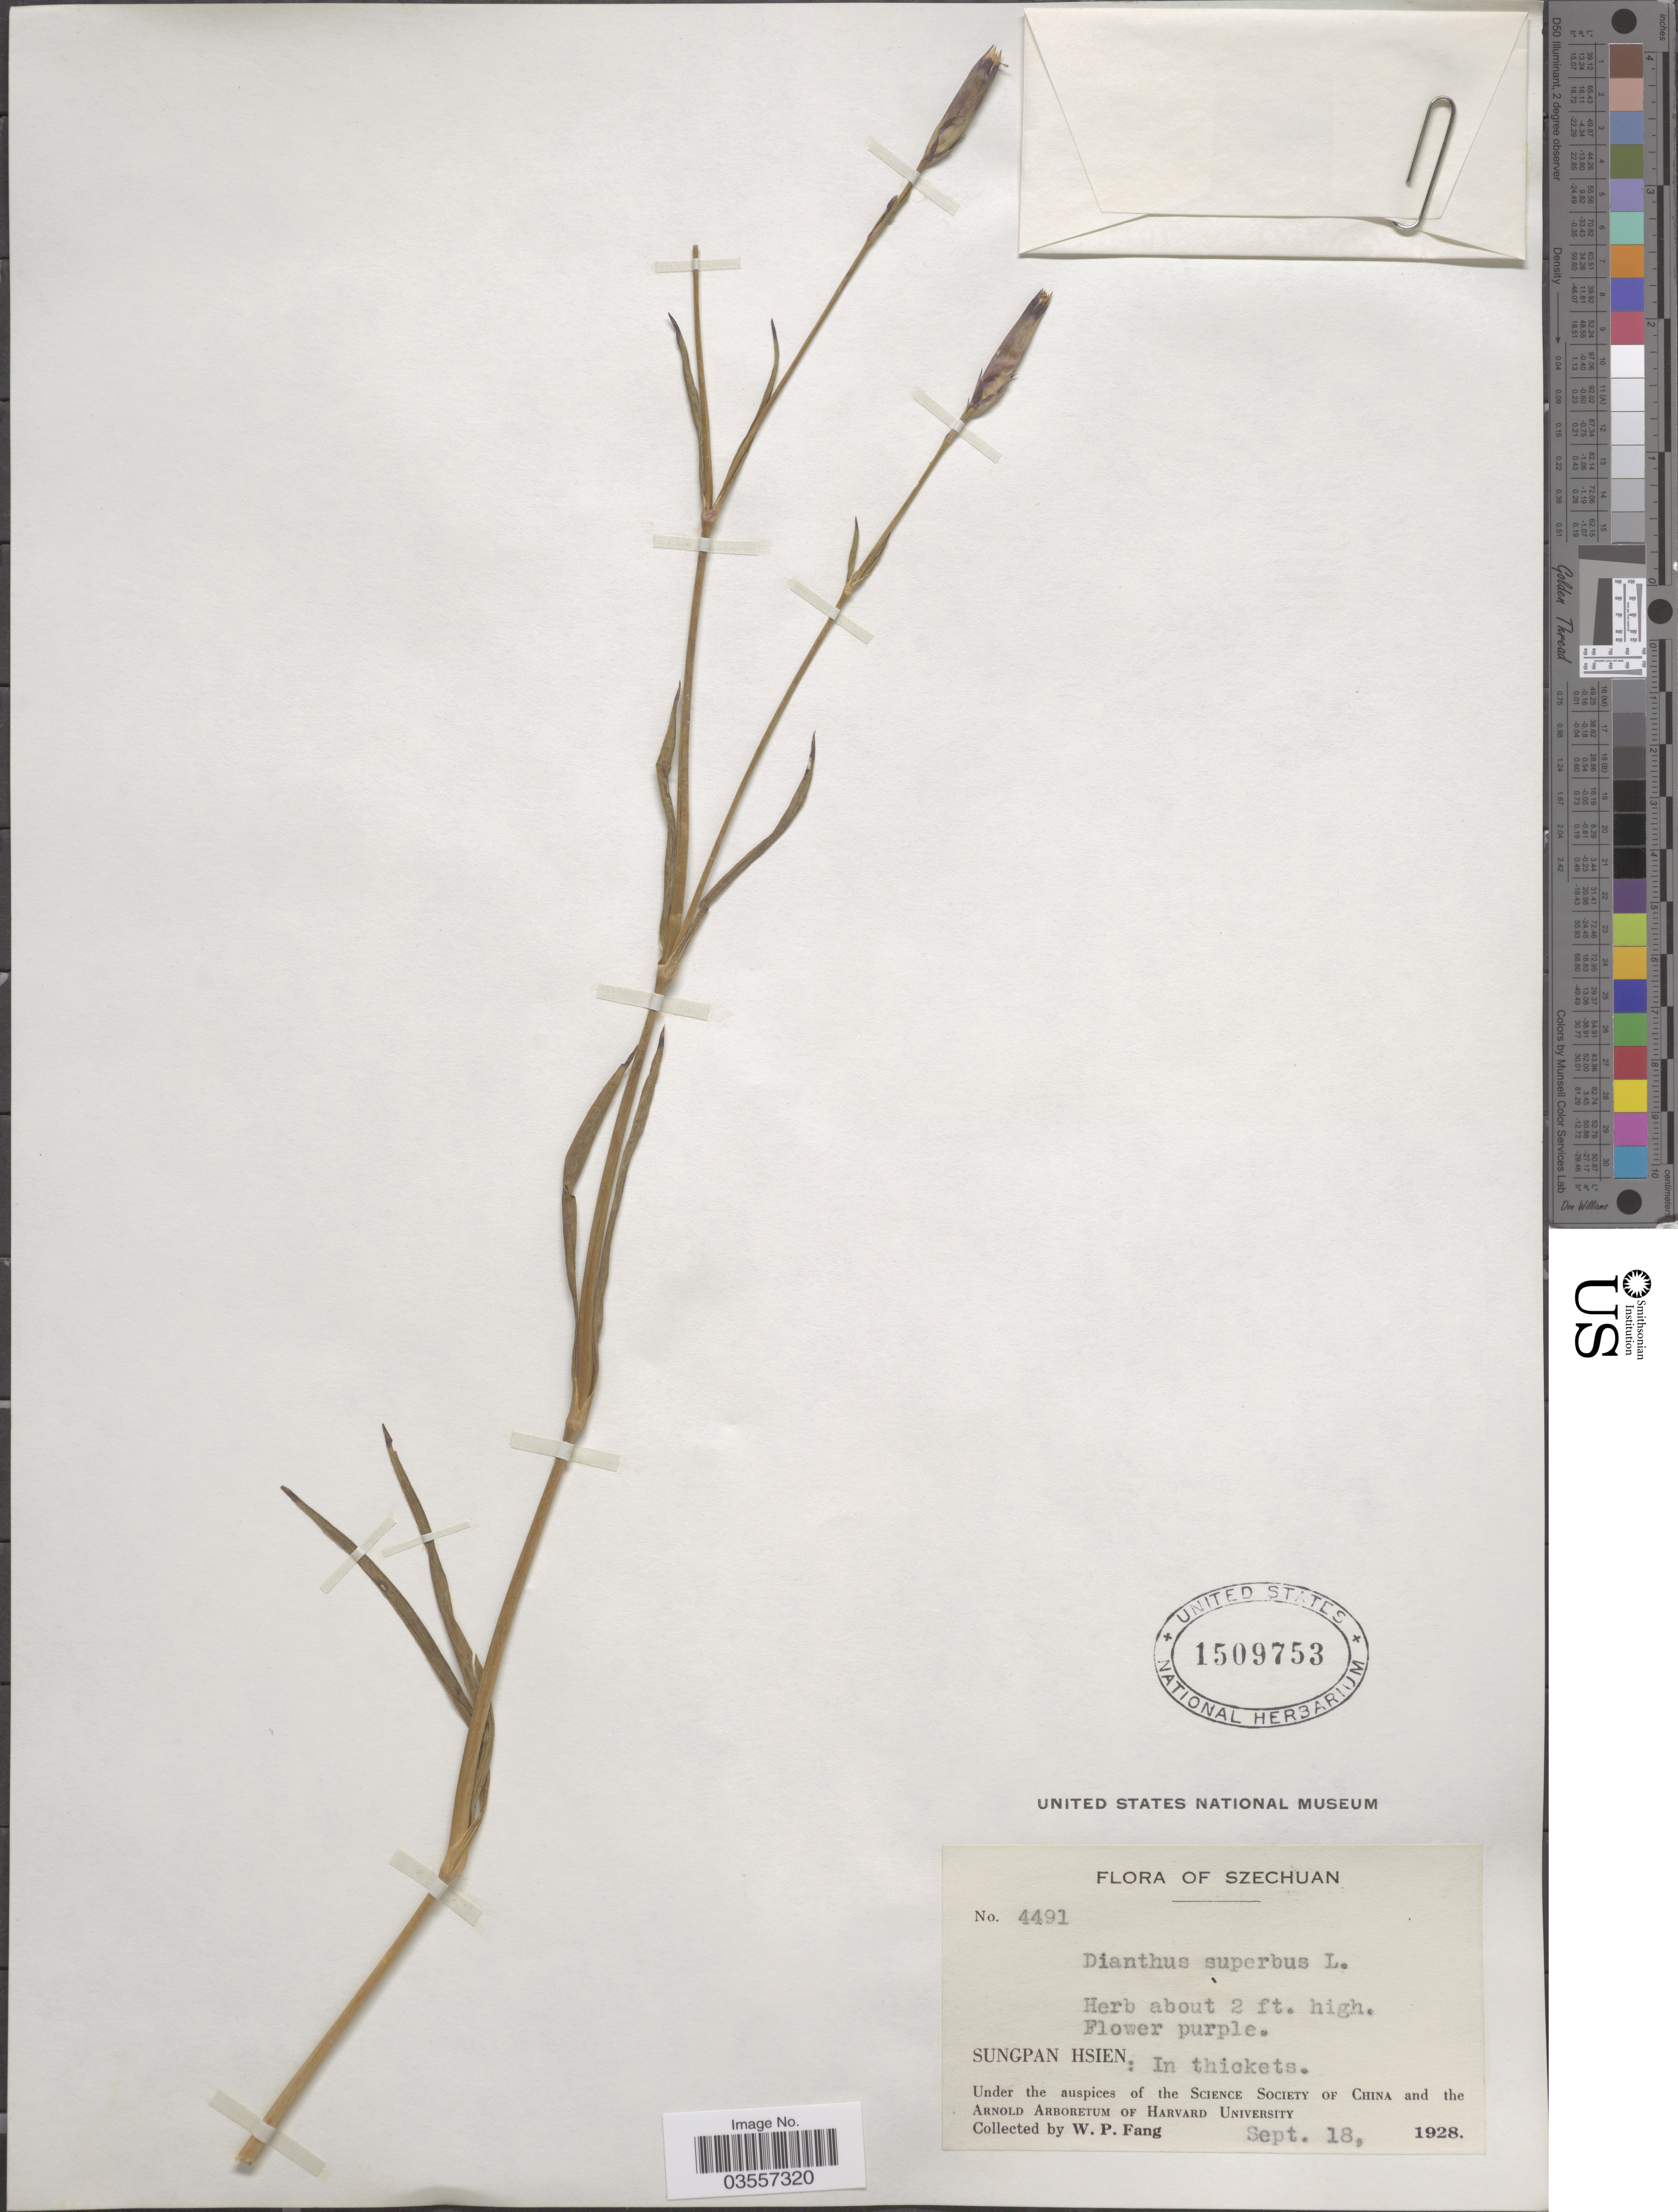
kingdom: Plantae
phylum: Tracheophyta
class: Magnoliopsida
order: Caryophyllales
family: Caryophyllaceae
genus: Dianthus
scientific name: Dianthus superbus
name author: L.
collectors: W. P. Fang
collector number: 4491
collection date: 1928-09-18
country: China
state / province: Sichuan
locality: Szechuan. Sungpan Hsien.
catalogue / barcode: US 1509753